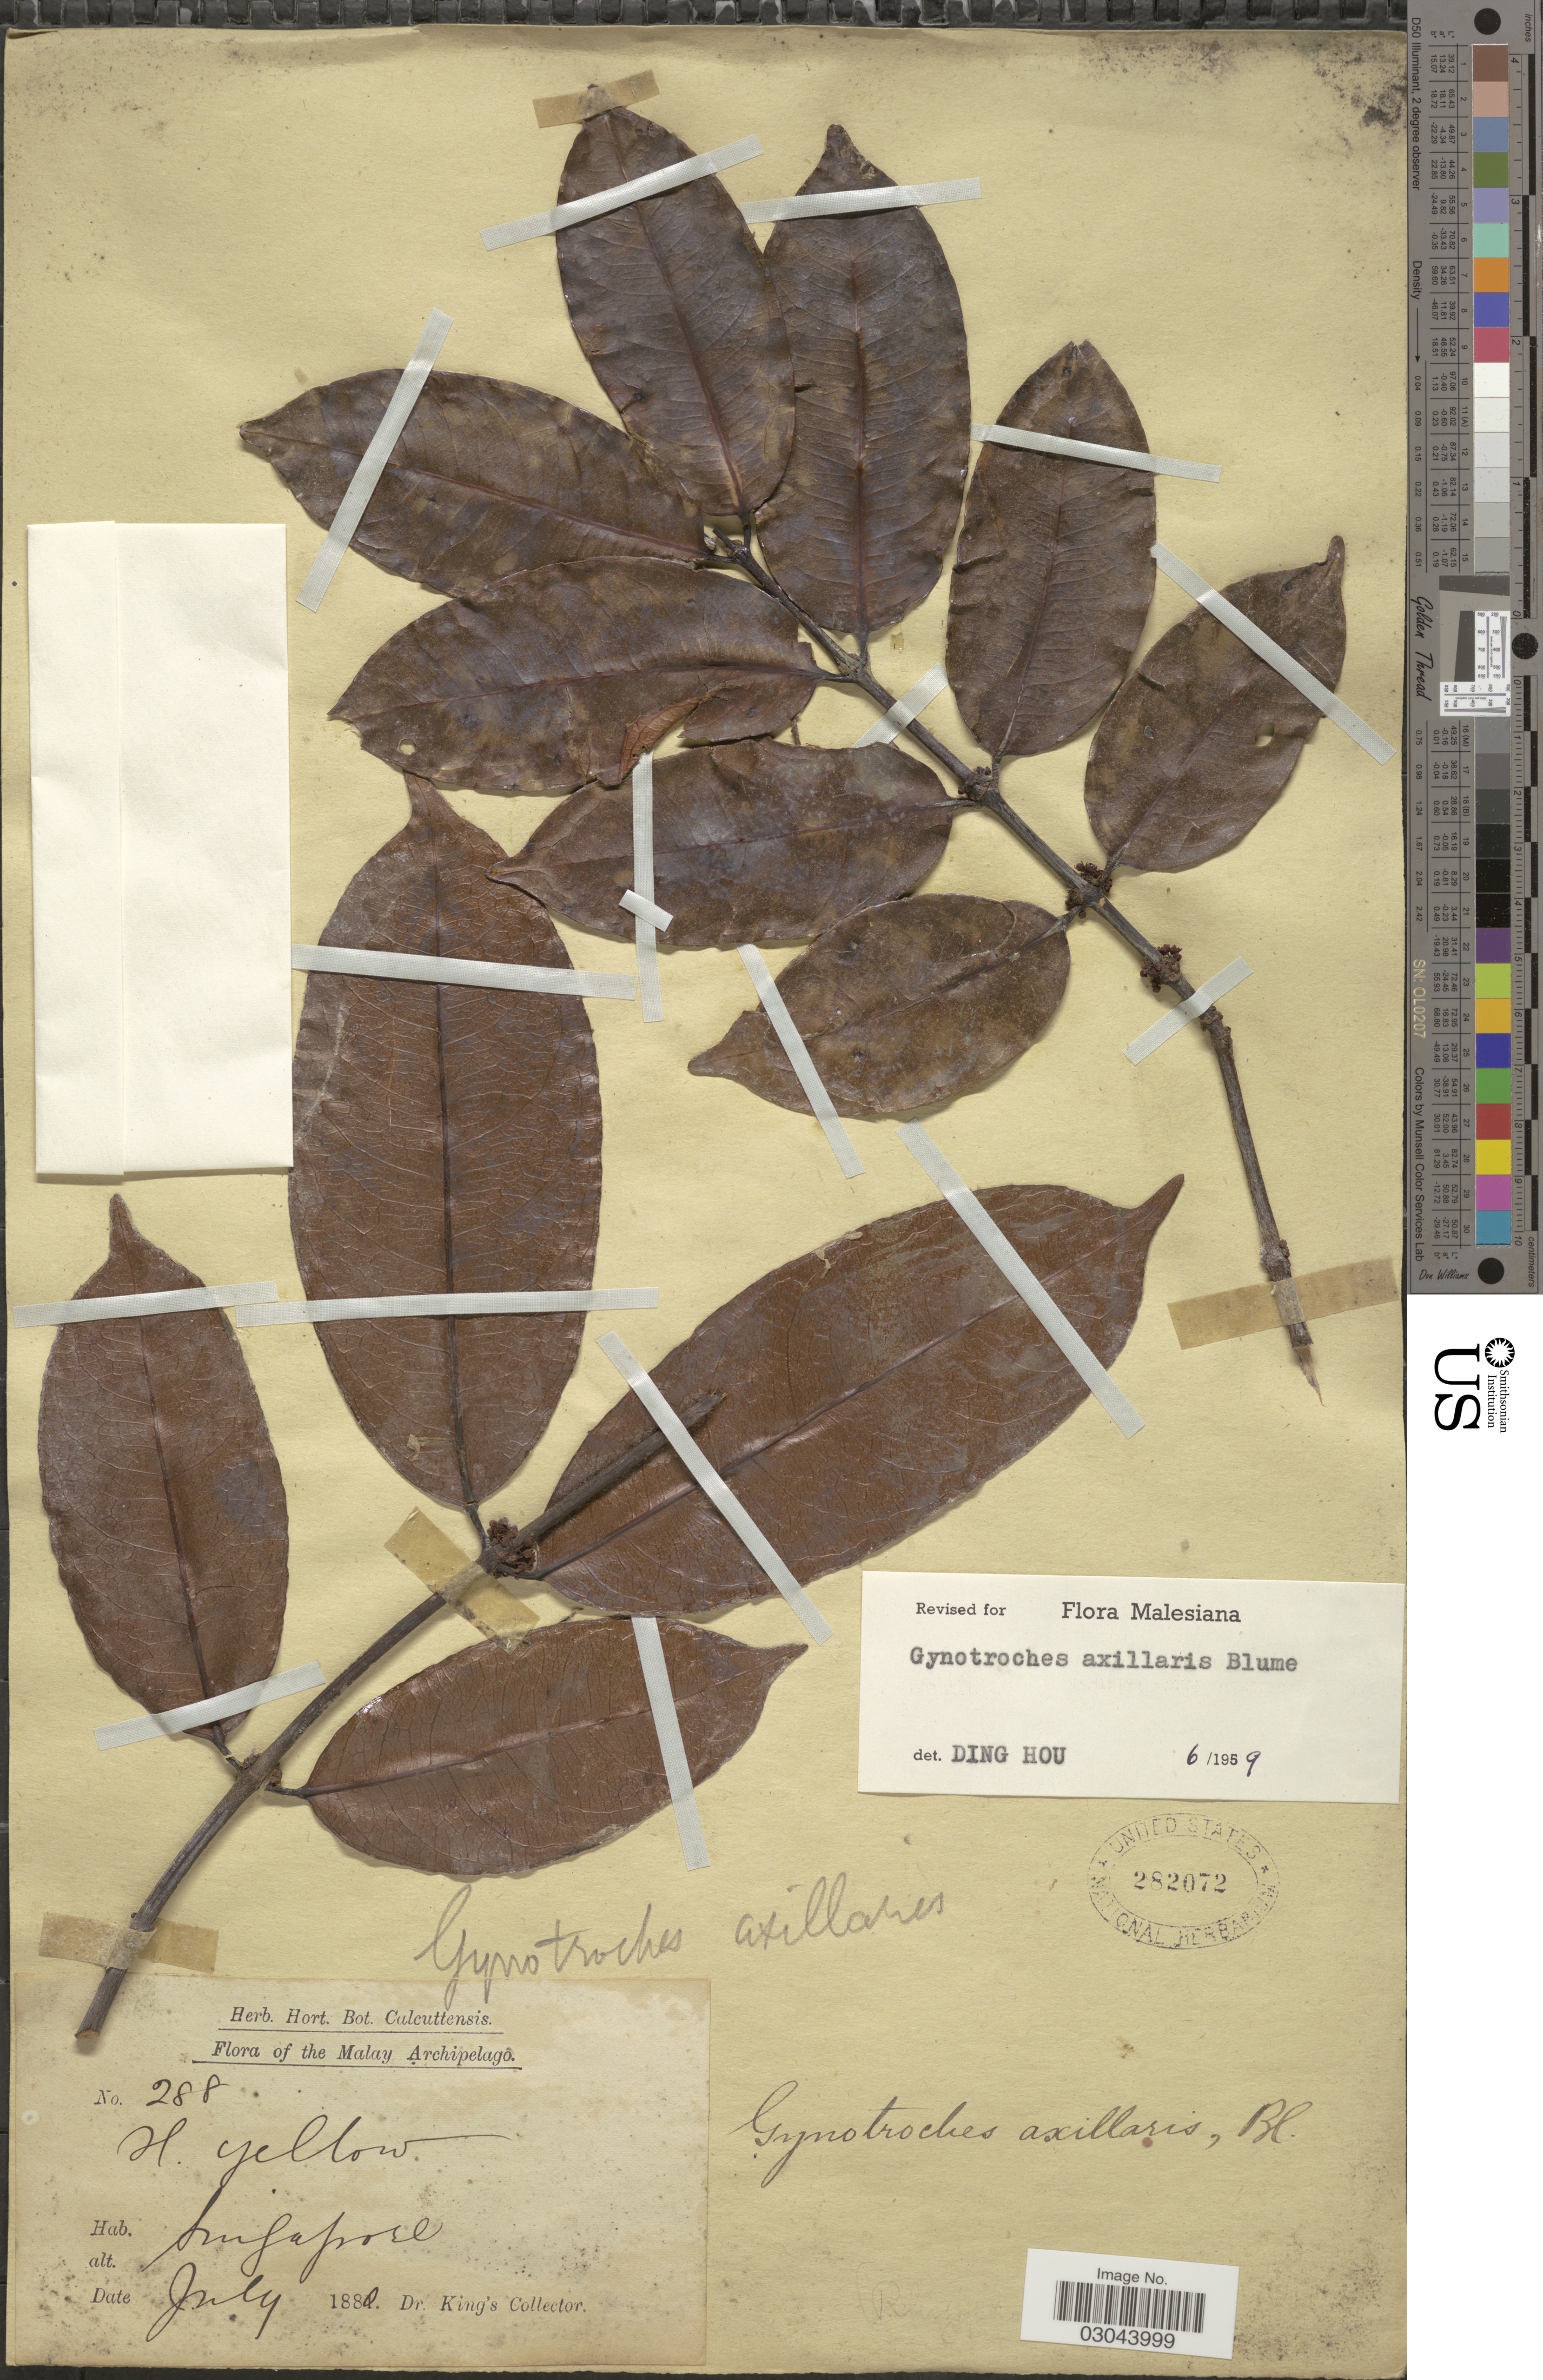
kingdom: Plantae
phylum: Tracheophyta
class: Magnoliopsida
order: Malpighiales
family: Rhizophoraceae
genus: Gynotroches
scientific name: Gynotroches axillaris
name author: Blume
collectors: Dr. King's collector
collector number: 288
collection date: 1880-07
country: Singapore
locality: Malay Archipelago.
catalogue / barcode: US 282072